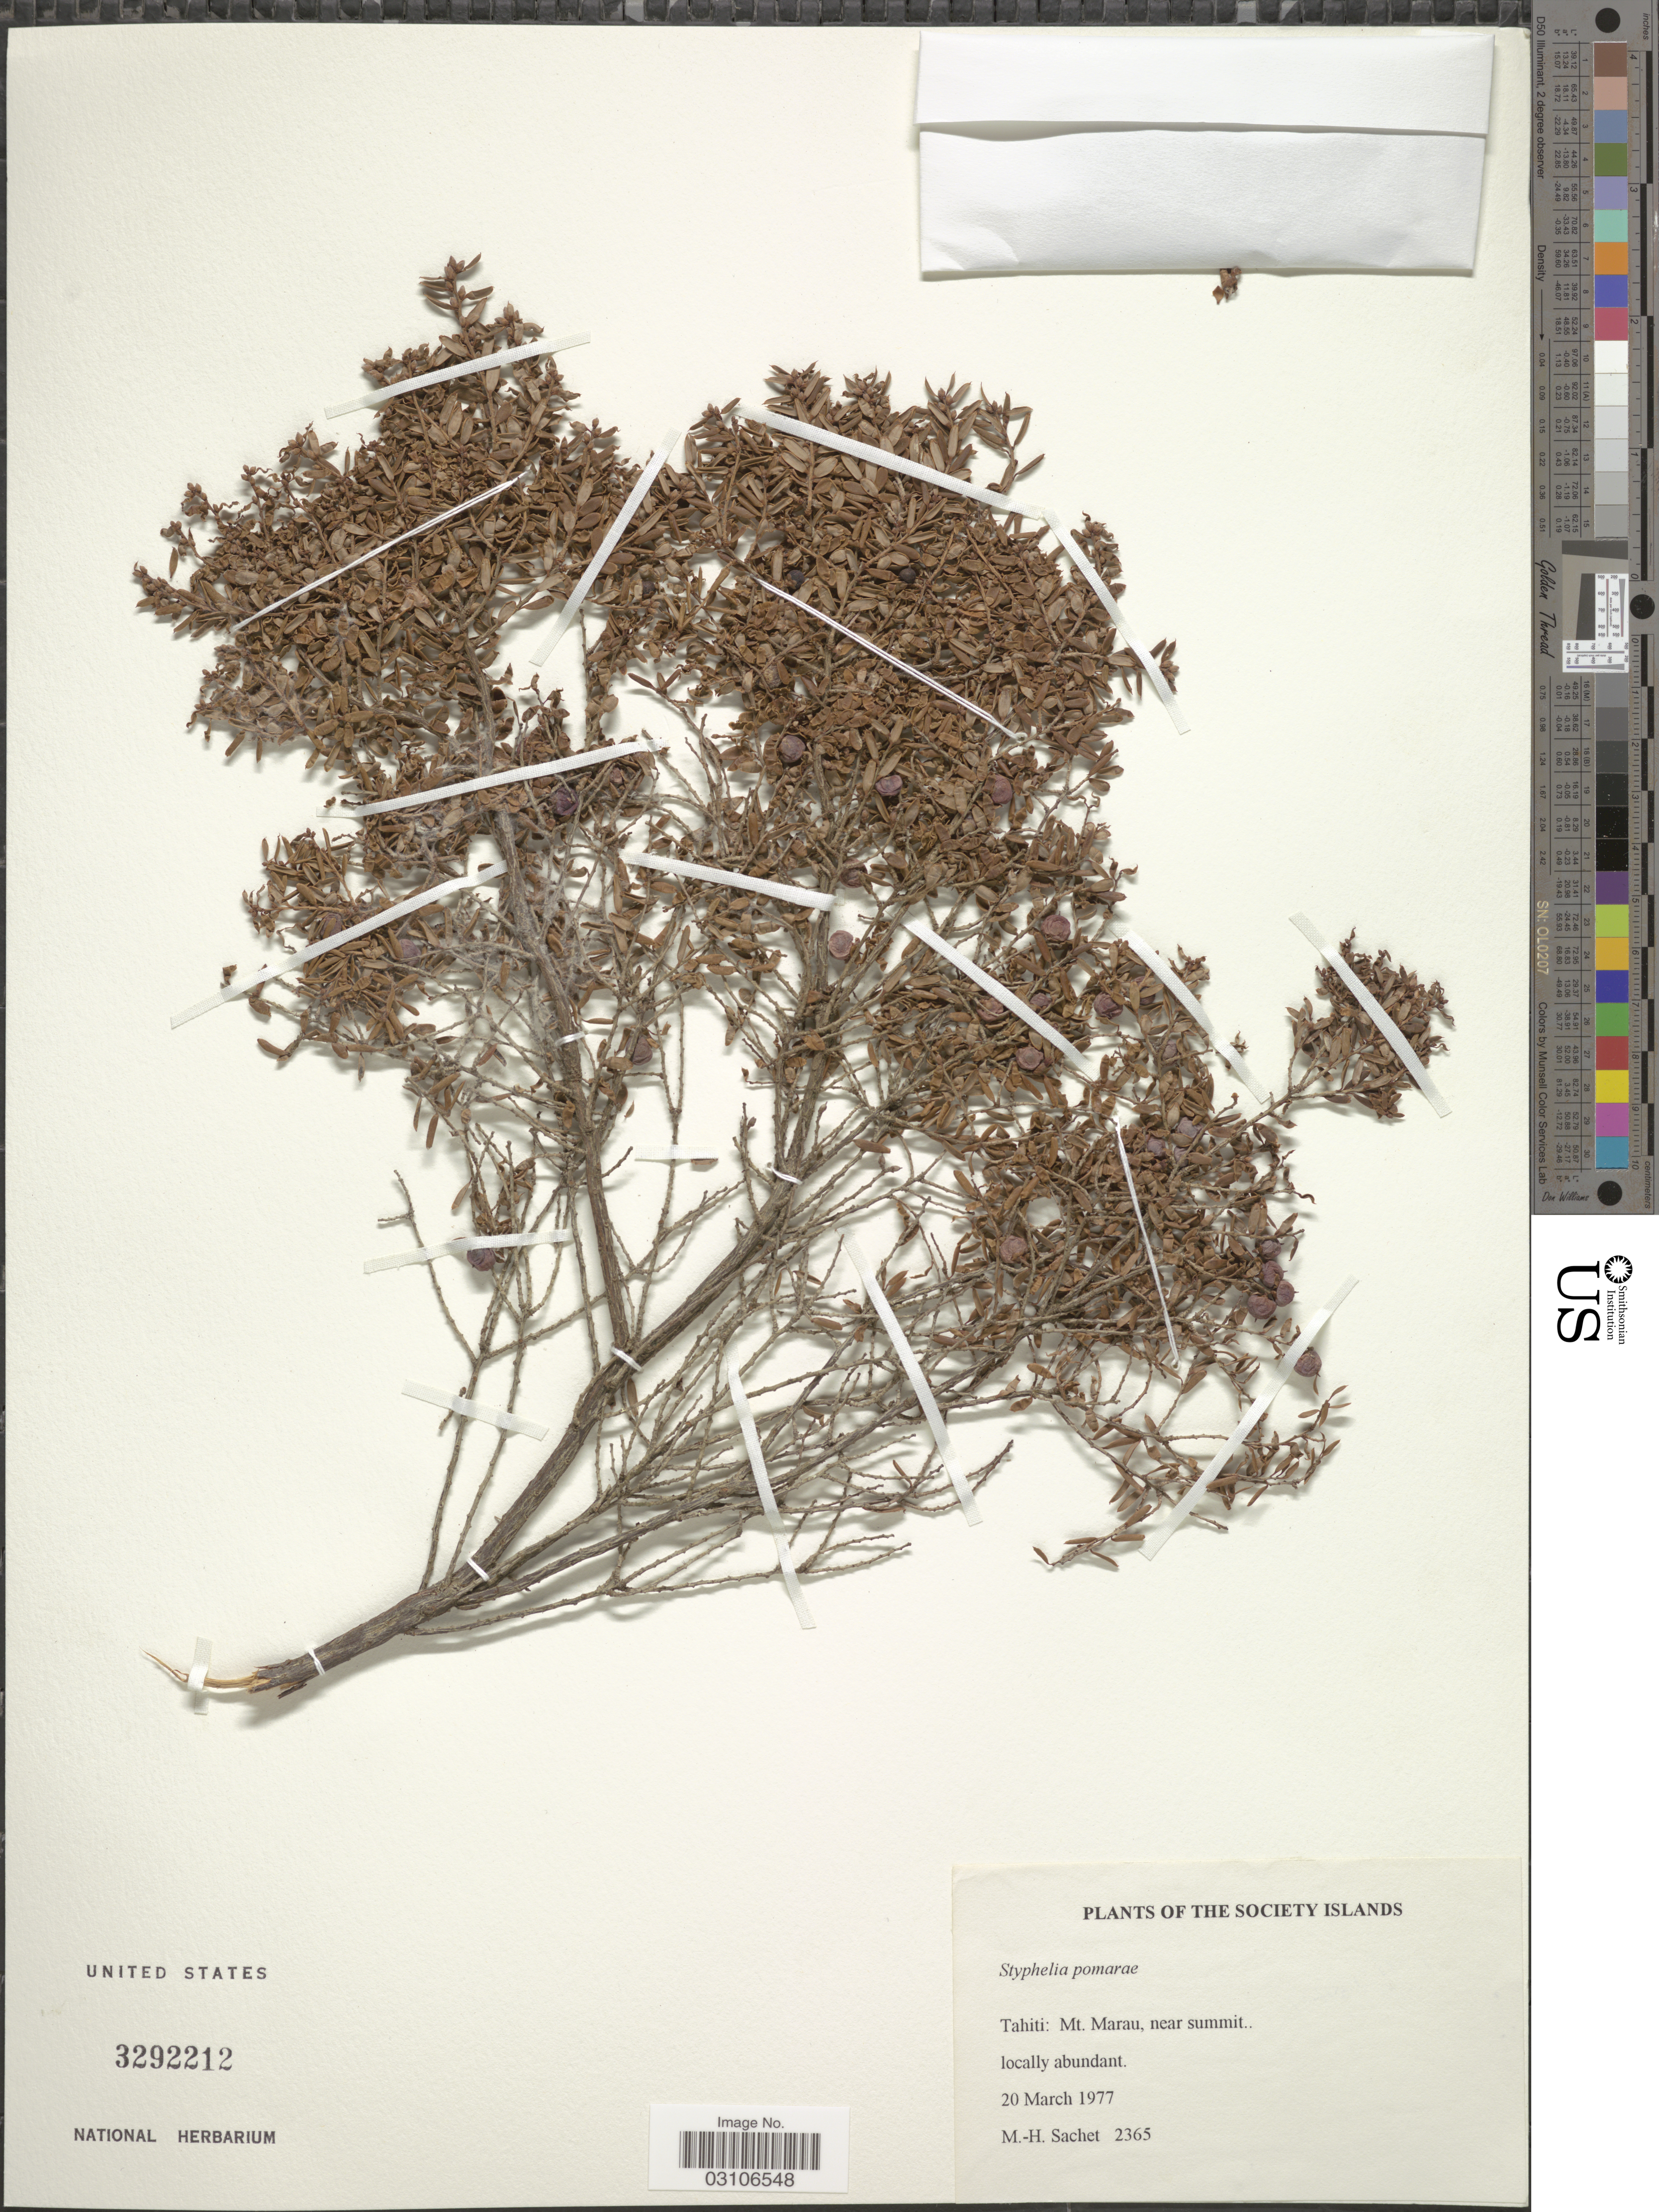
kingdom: Plantae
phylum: Tracheophyta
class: Magnoliopsida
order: Ericales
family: Ericaceae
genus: Styphelia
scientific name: Styphelia pomarae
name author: (A. Gray) J.W. Moore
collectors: M.-H. Sachet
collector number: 2365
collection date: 1977-03-20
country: French Polynesia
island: Tahiti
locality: Society Islands. Tahiti: Mt. Marau, near summit.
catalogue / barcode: US 3292212